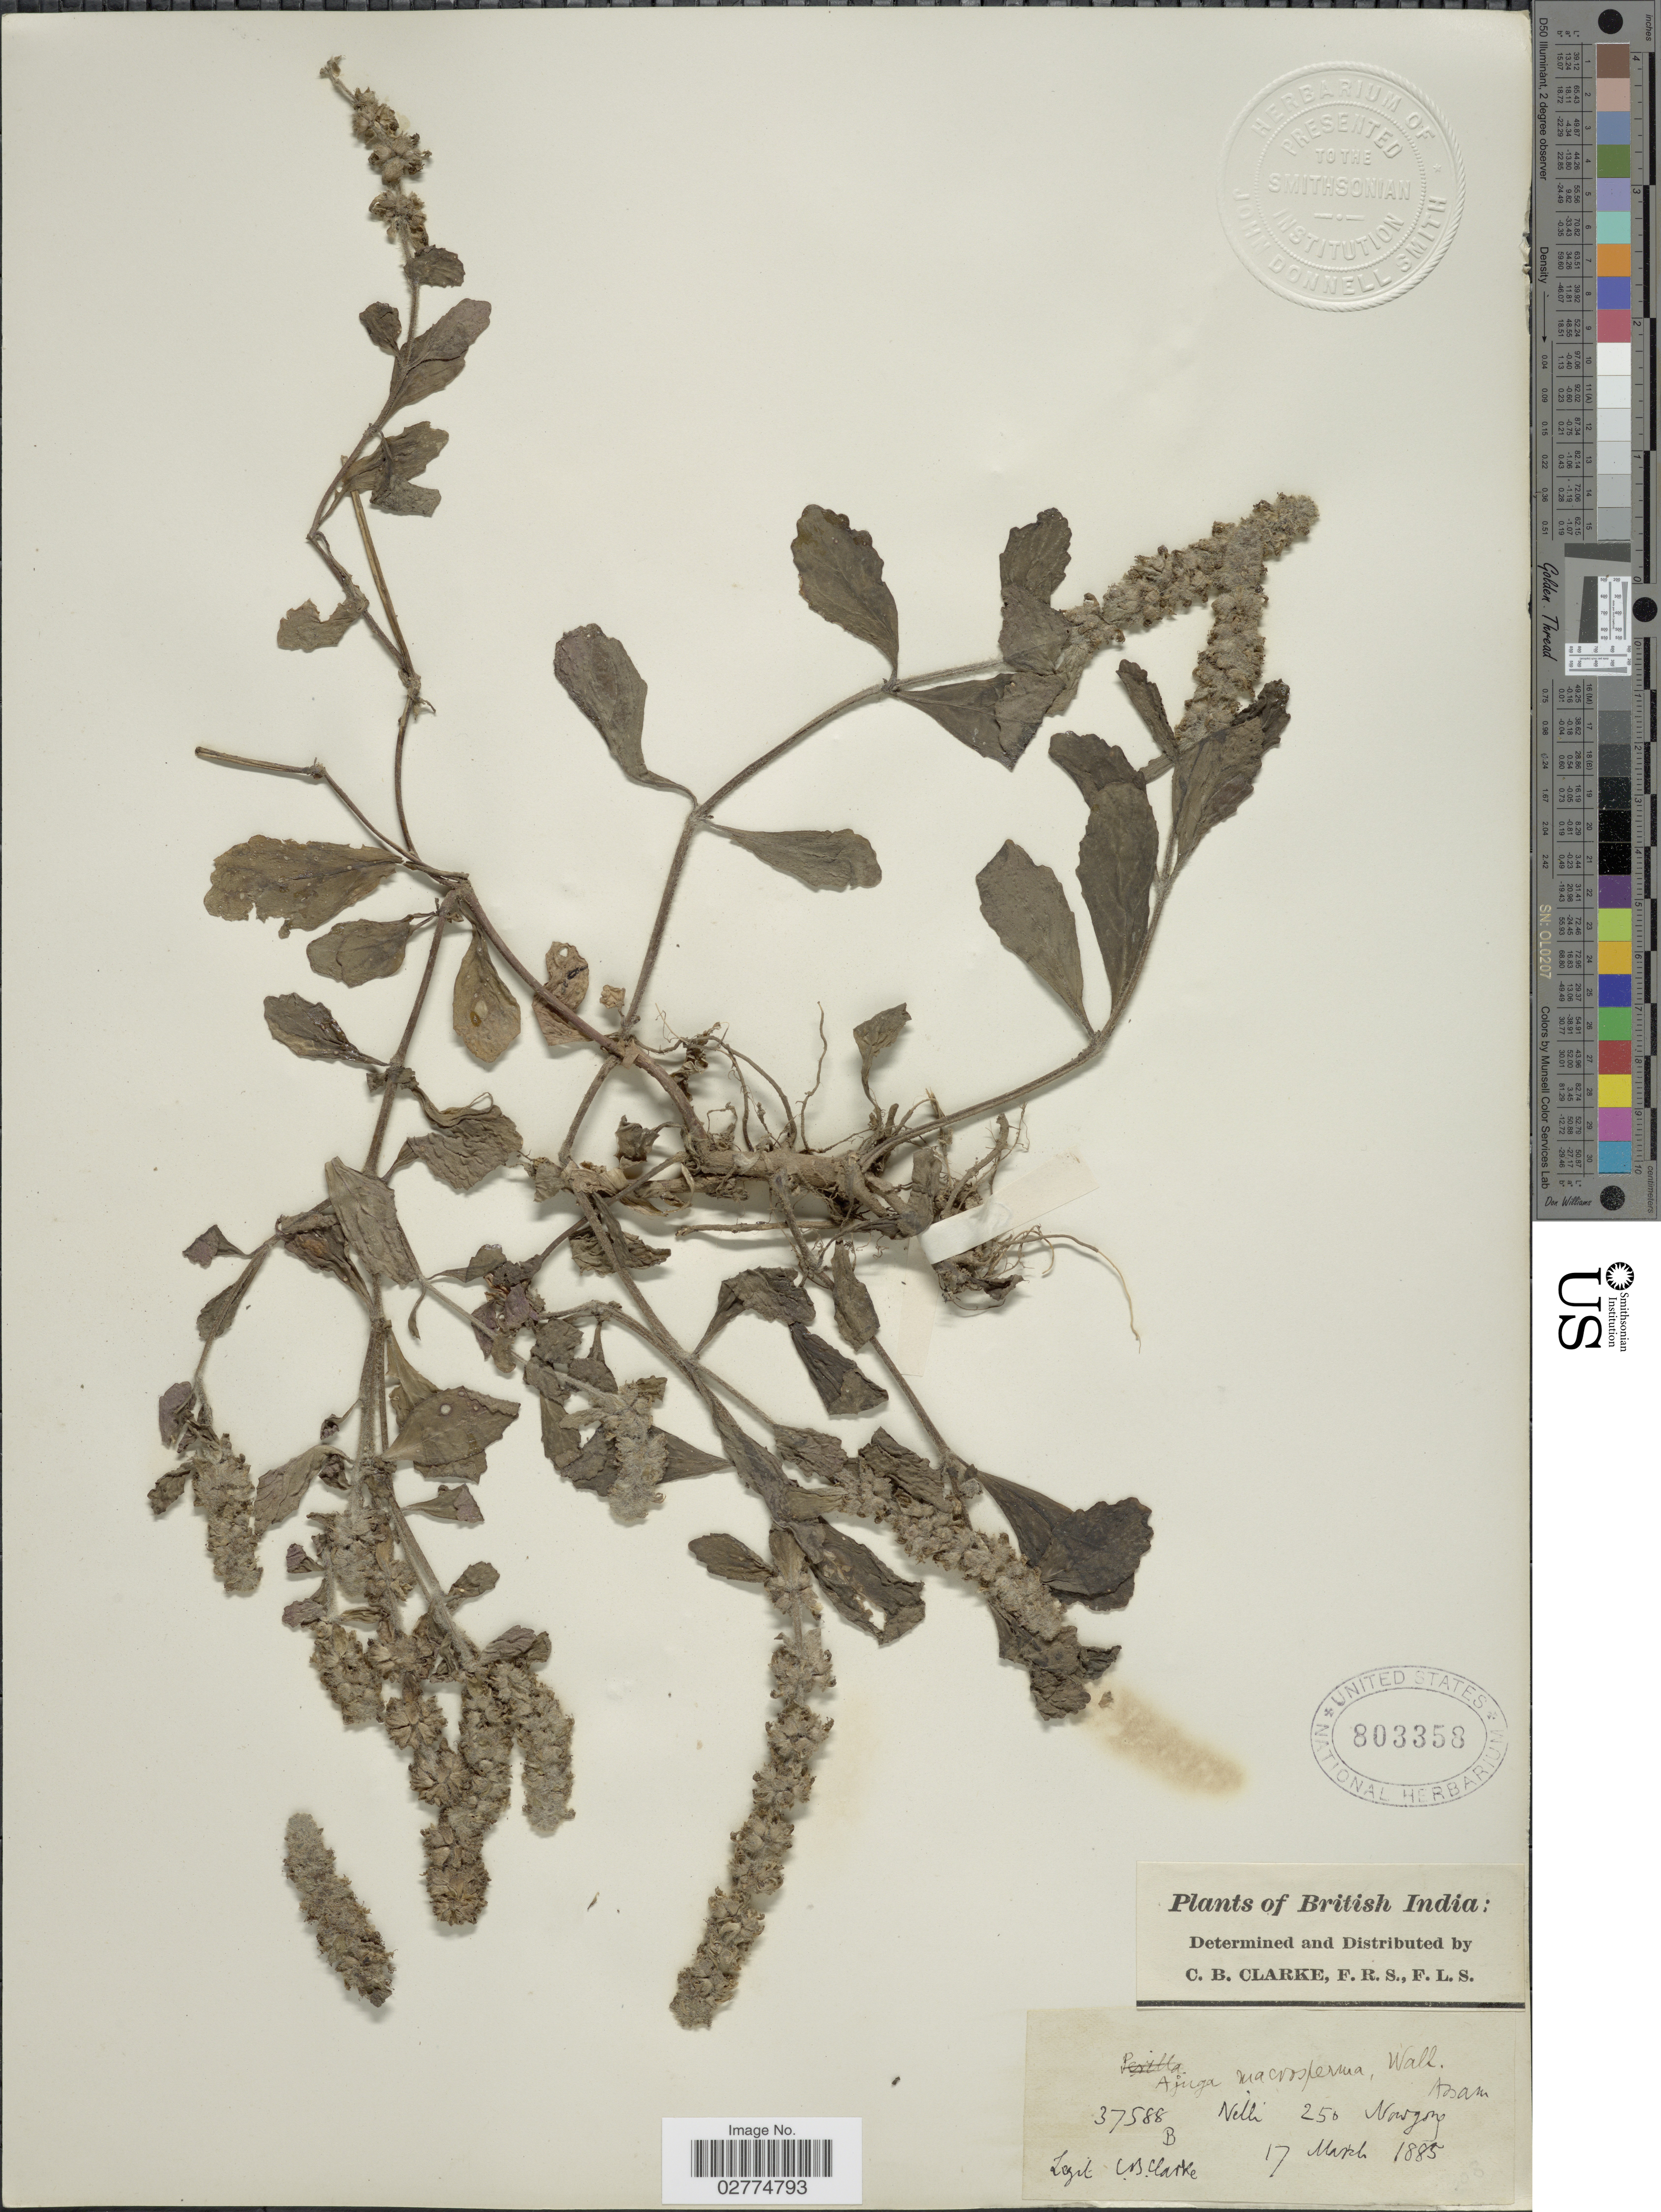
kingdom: Plantae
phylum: Tracheophyta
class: Magnoliopsida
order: Lamiales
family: Lamiaceae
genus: Ajuga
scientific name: Ajuga macrosperma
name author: Wall.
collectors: C. B. Clarke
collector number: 37588B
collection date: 1885-03-17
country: India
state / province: Madhya Pradesh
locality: British India, Nelhi, Nowgong.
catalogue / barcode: US 803358